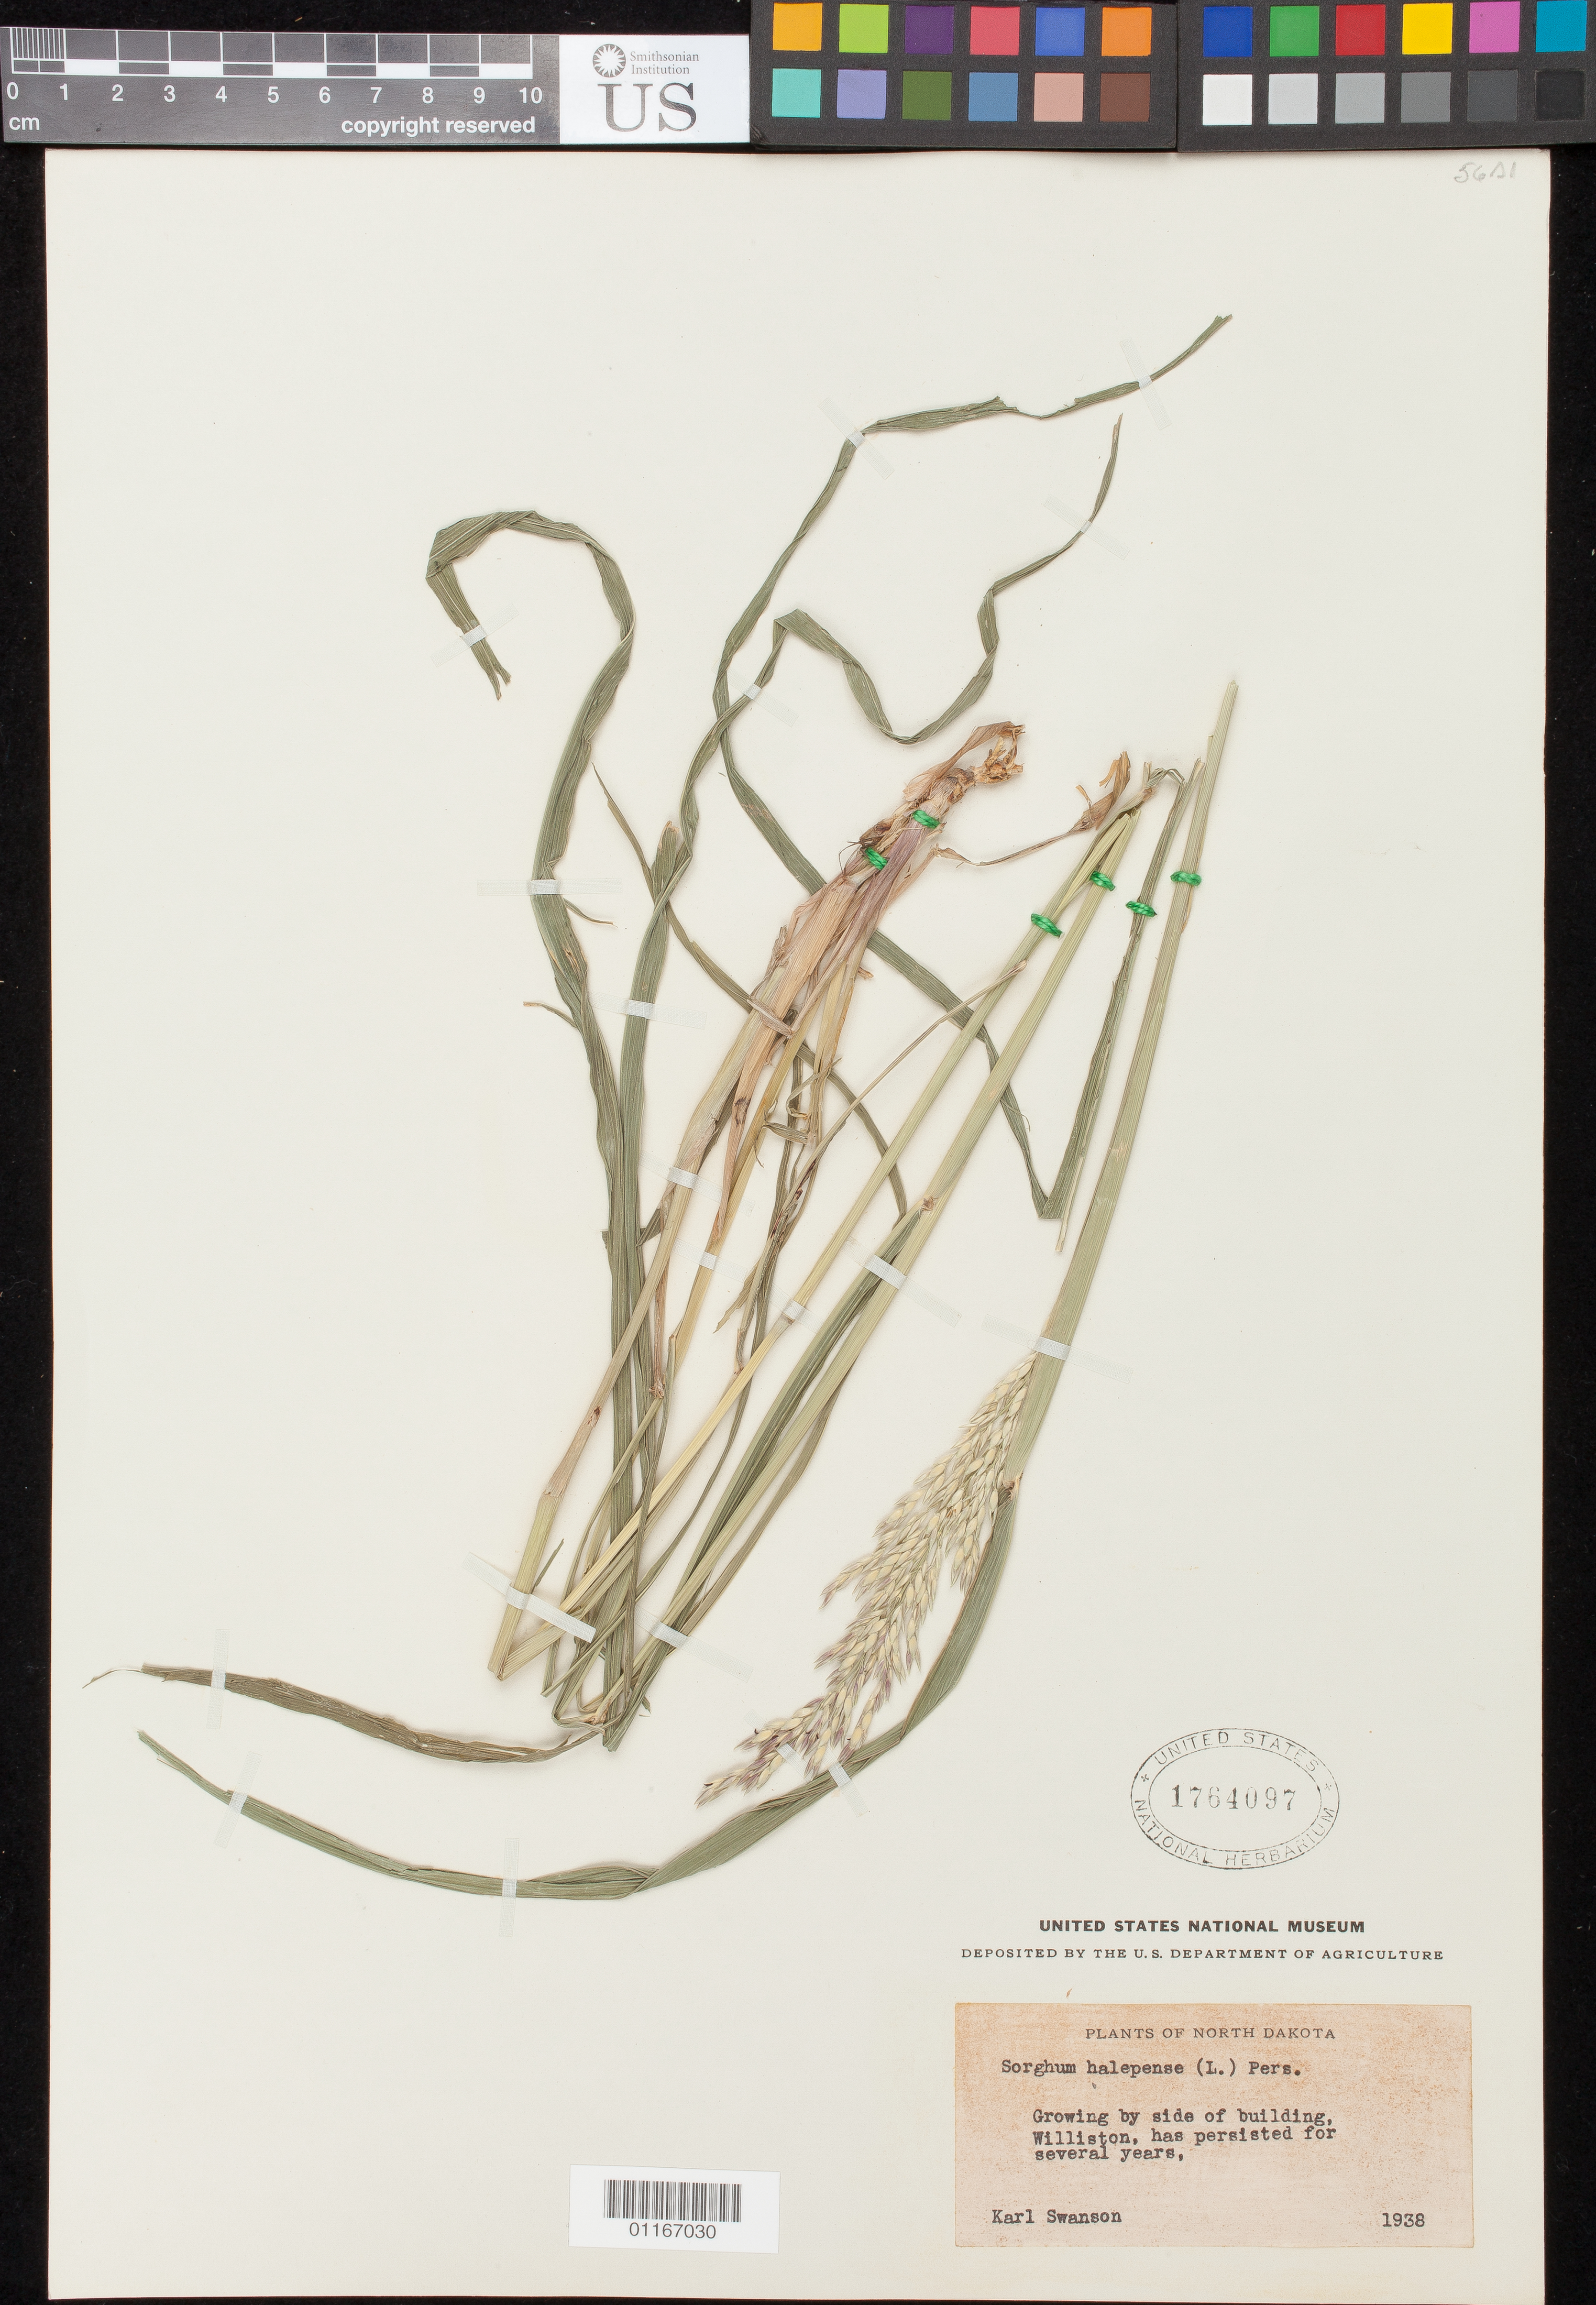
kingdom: Plantae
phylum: Tracheophyta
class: Liliopsida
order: Poales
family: Poaceae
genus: Sorghum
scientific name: Sorghum halepense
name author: (L.) Pers.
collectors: K. Swanson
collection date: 1938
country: United States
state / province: North Dakota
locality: Growing on side of buliding, Williston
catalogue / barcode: US 1764097